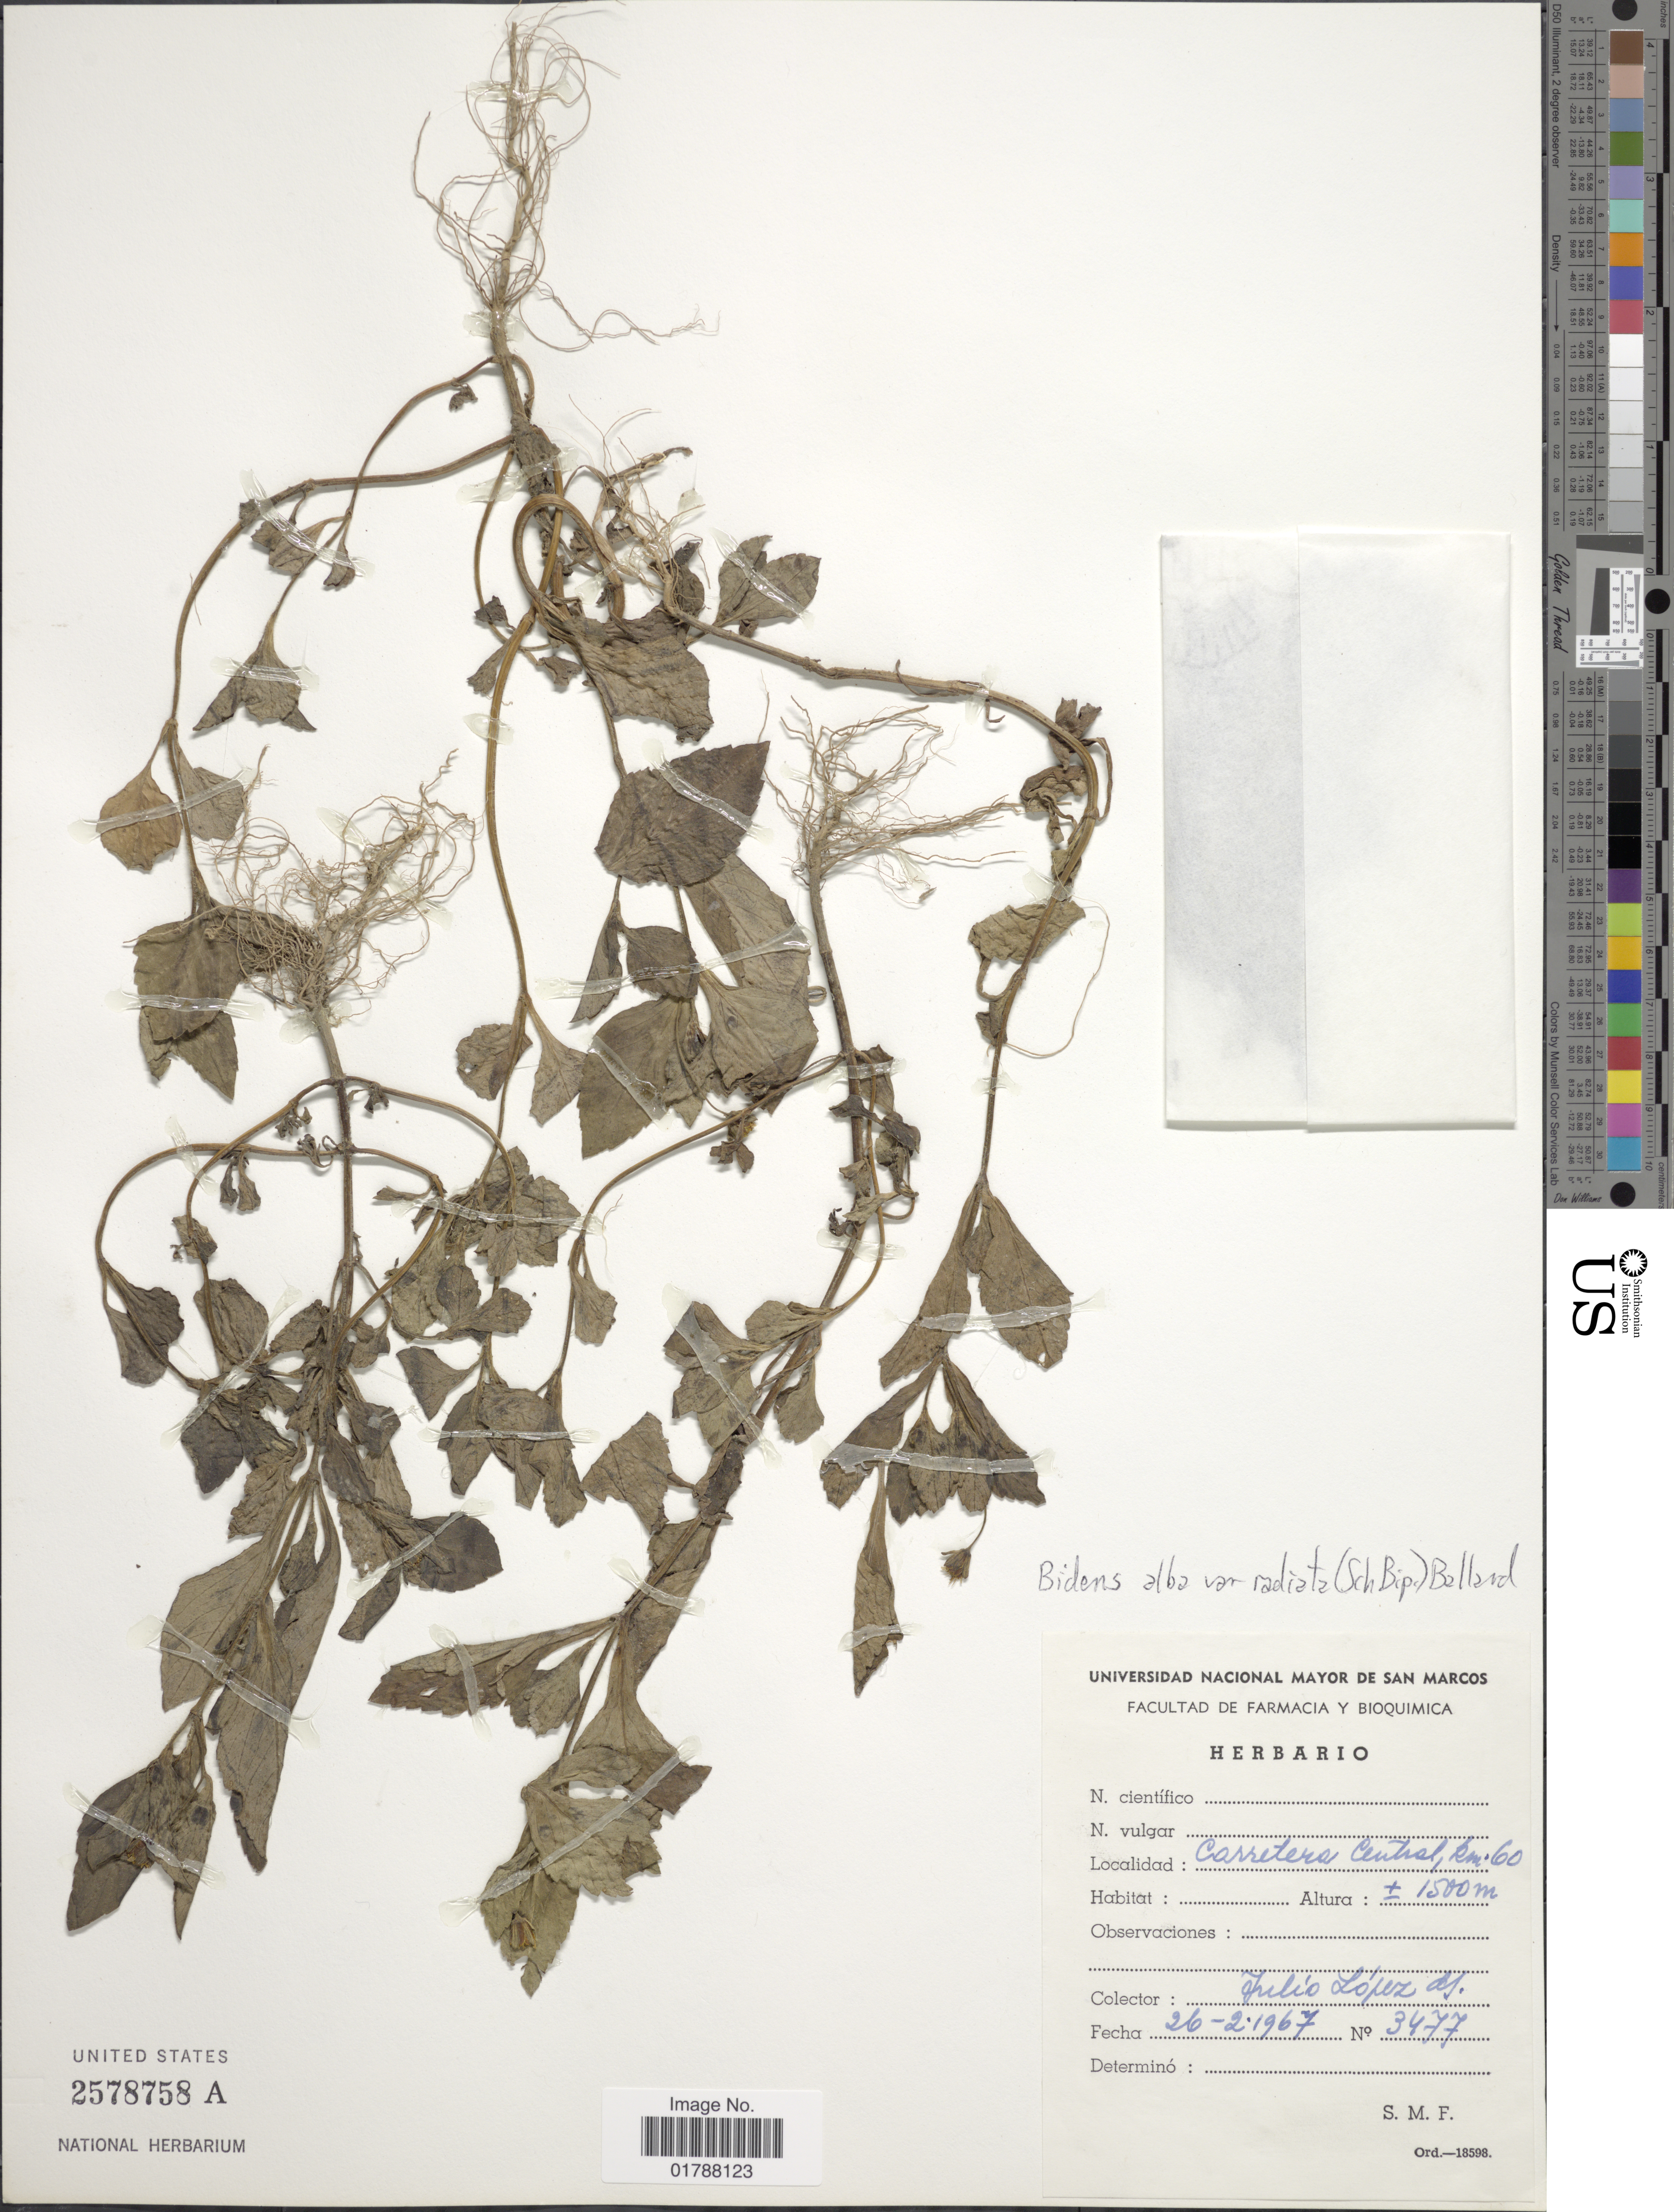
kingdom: Plantae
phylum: Tracheophyta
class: Magnoliopsida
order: Asterales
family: Asteraceae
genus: Bidens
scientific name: Bidens alba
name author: (L.) DC.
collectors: J. Lopez M.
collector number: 3477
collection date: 1967-02-26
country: Peru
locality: Carretera Central, km. 60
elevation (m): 1500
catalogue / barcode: US 2578758A